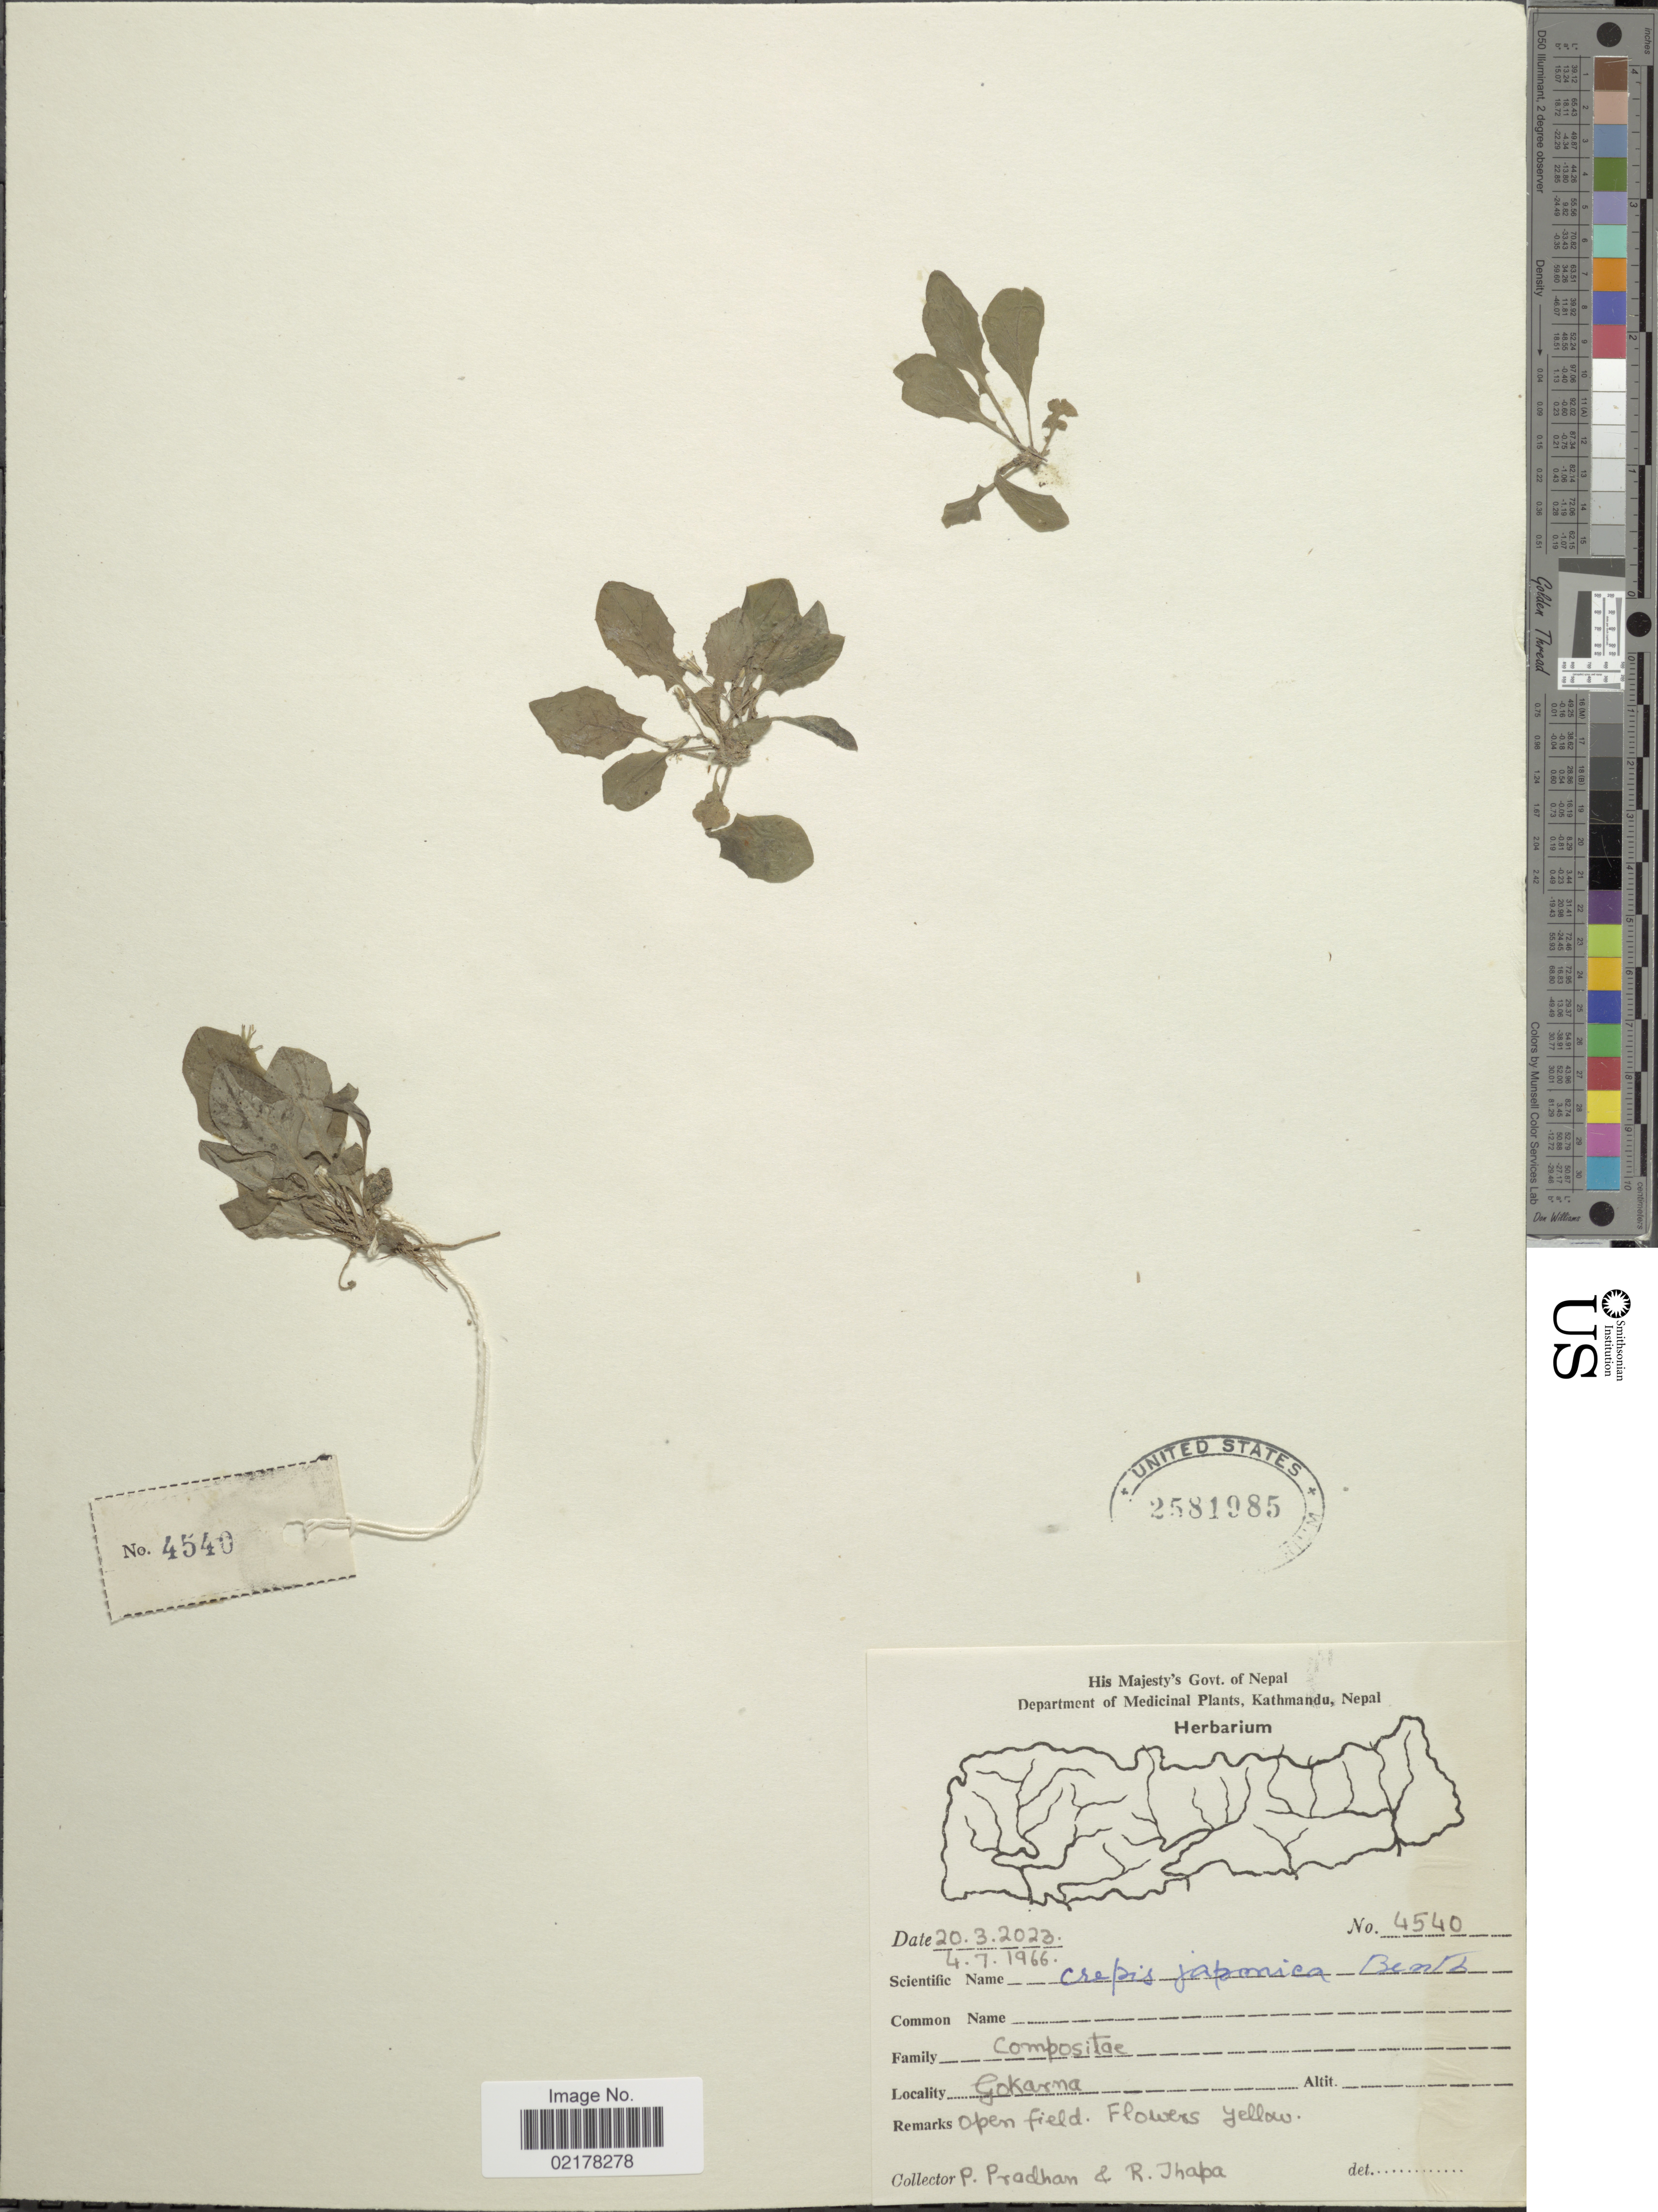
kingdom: Plantae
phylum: Tracheophyta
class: Magnoliopsida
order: Asterales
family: Asteraceae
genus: Youngia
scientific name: Youngia japonica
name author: (L.) DC.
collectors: P. Pradhan & R. Thapa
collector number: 4540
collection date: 1966-07-04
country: Nepal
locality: Kathmandu, Gokarna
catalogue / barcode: US 2581985